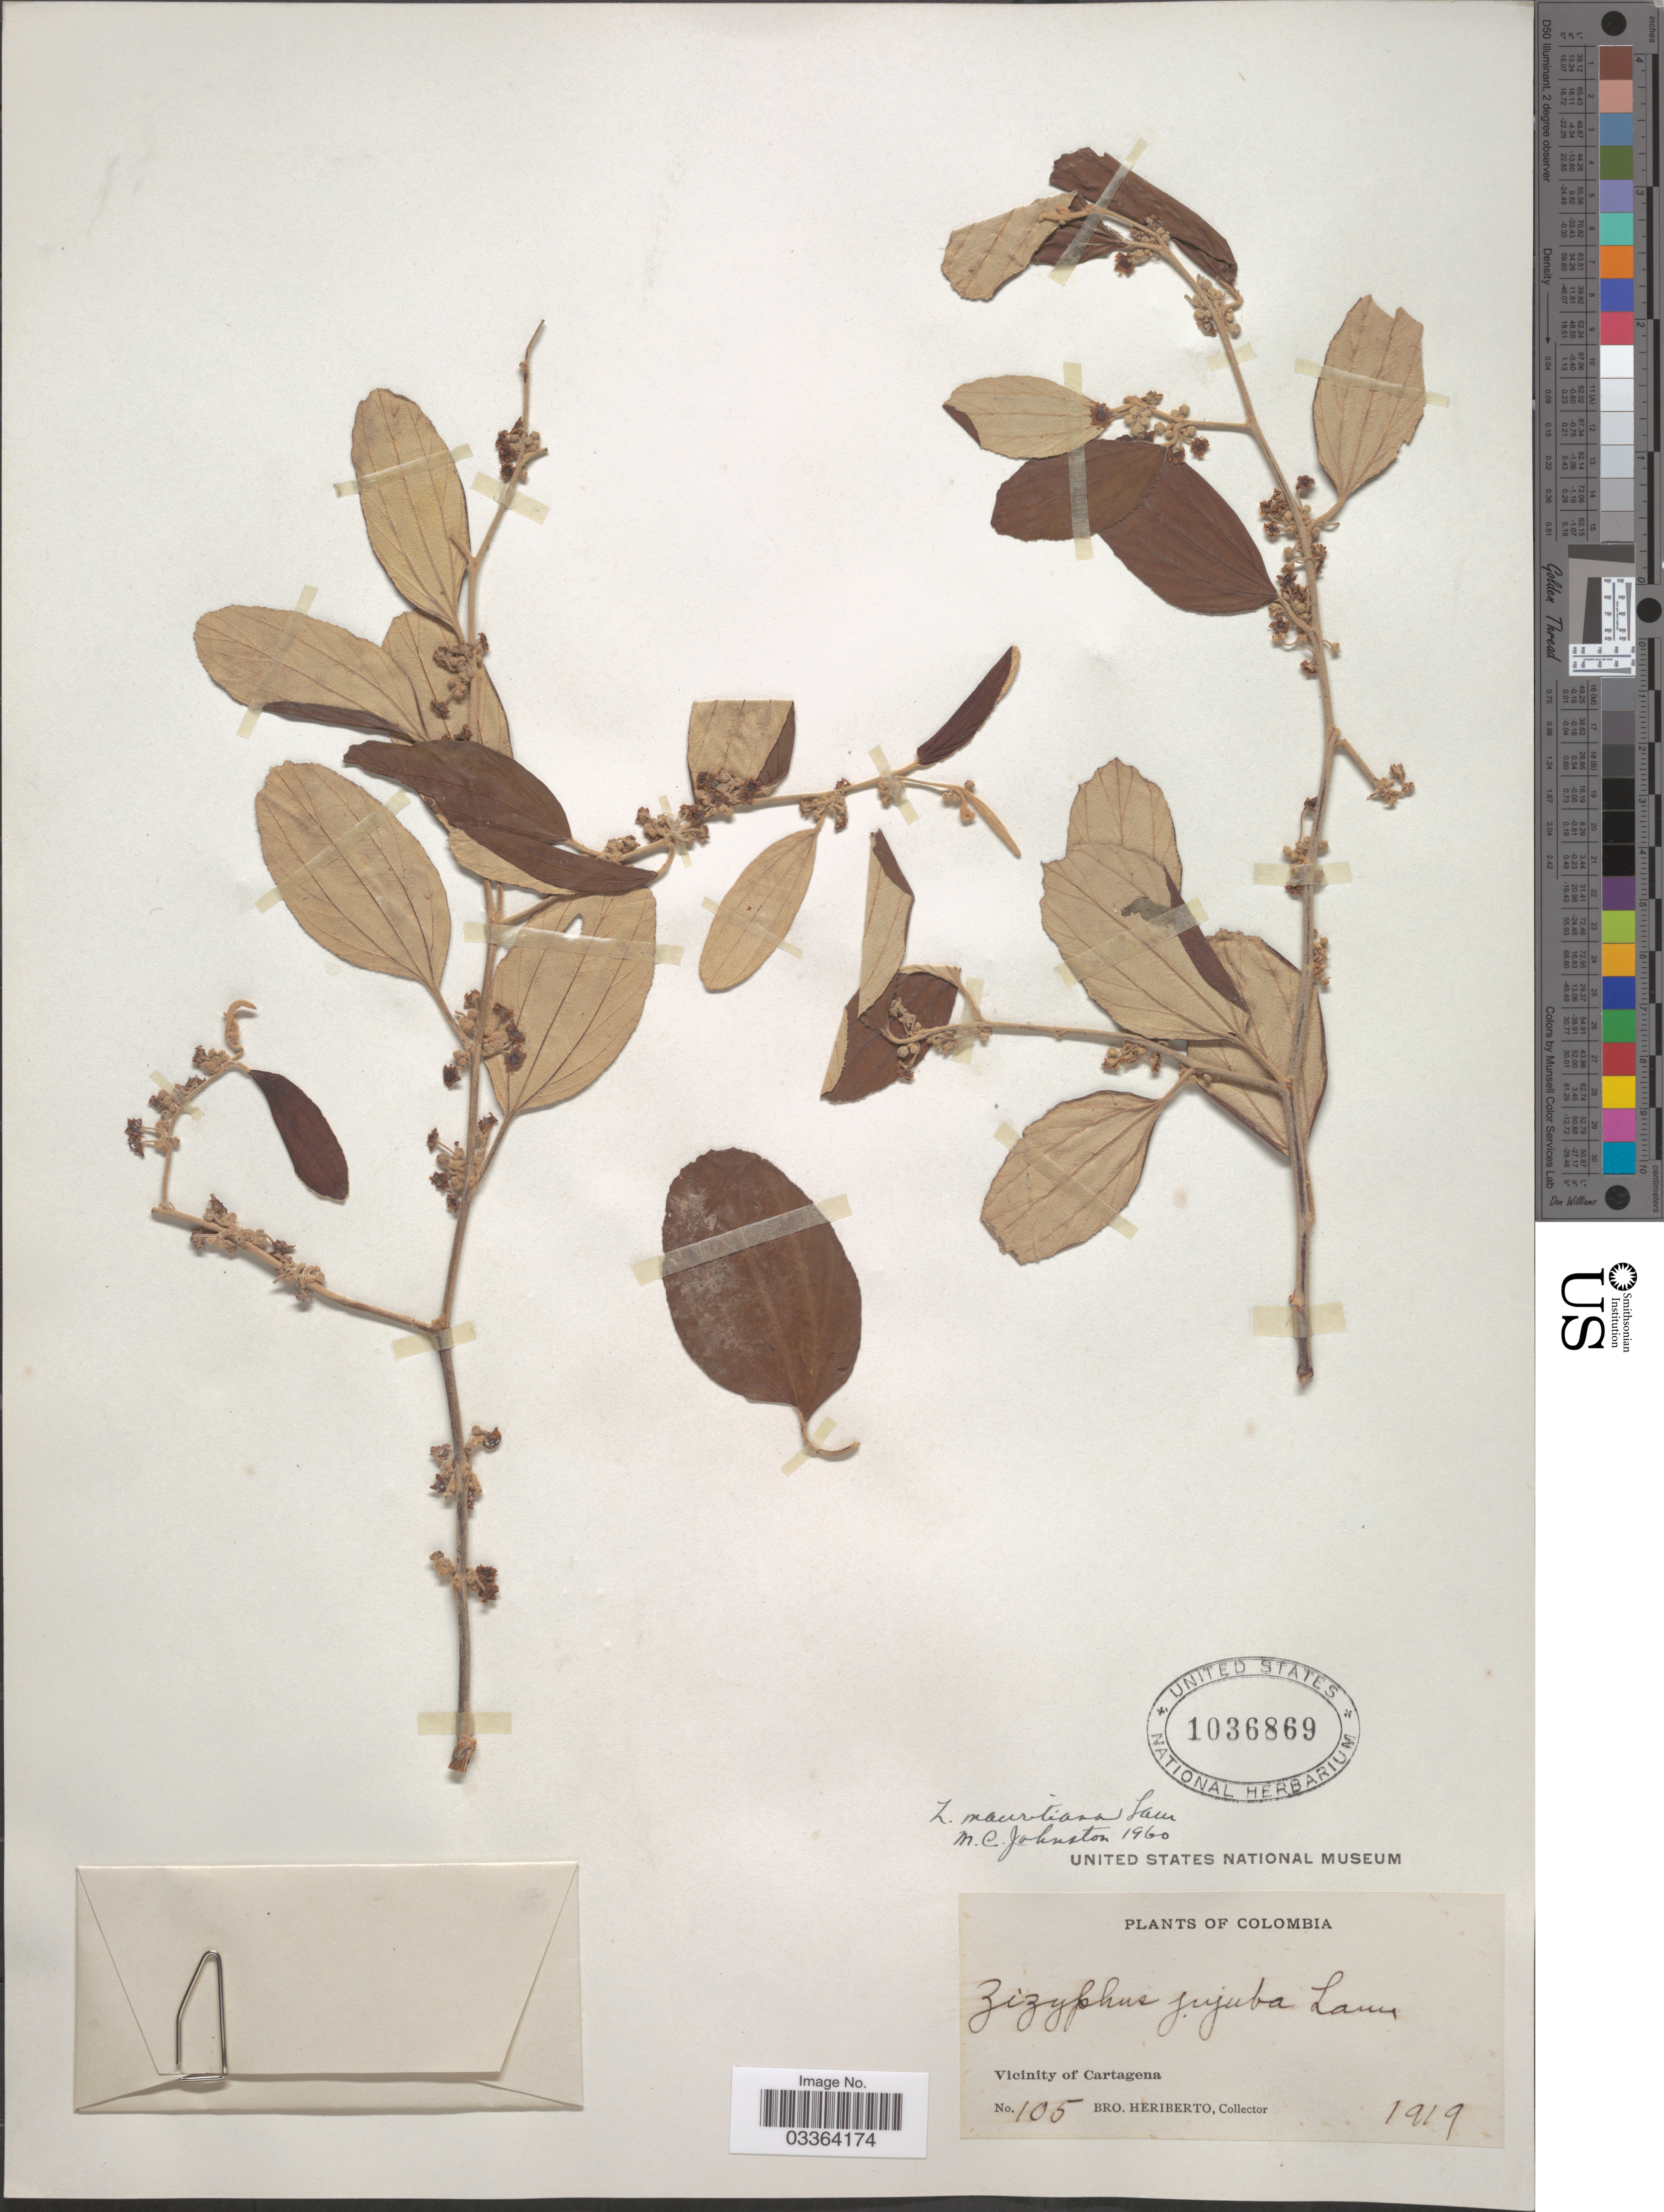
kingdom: Plantae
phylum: Tracheophyta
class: Magnoliopsida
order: Rosales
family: Rhamnaceae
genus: Ziziphus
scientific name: Ziziphus mauritiana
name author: Lam.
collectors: B. Heriberto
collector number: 105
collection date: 1919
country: Colombia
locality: Vicinity of Cartagena.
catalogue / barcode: US 1036869